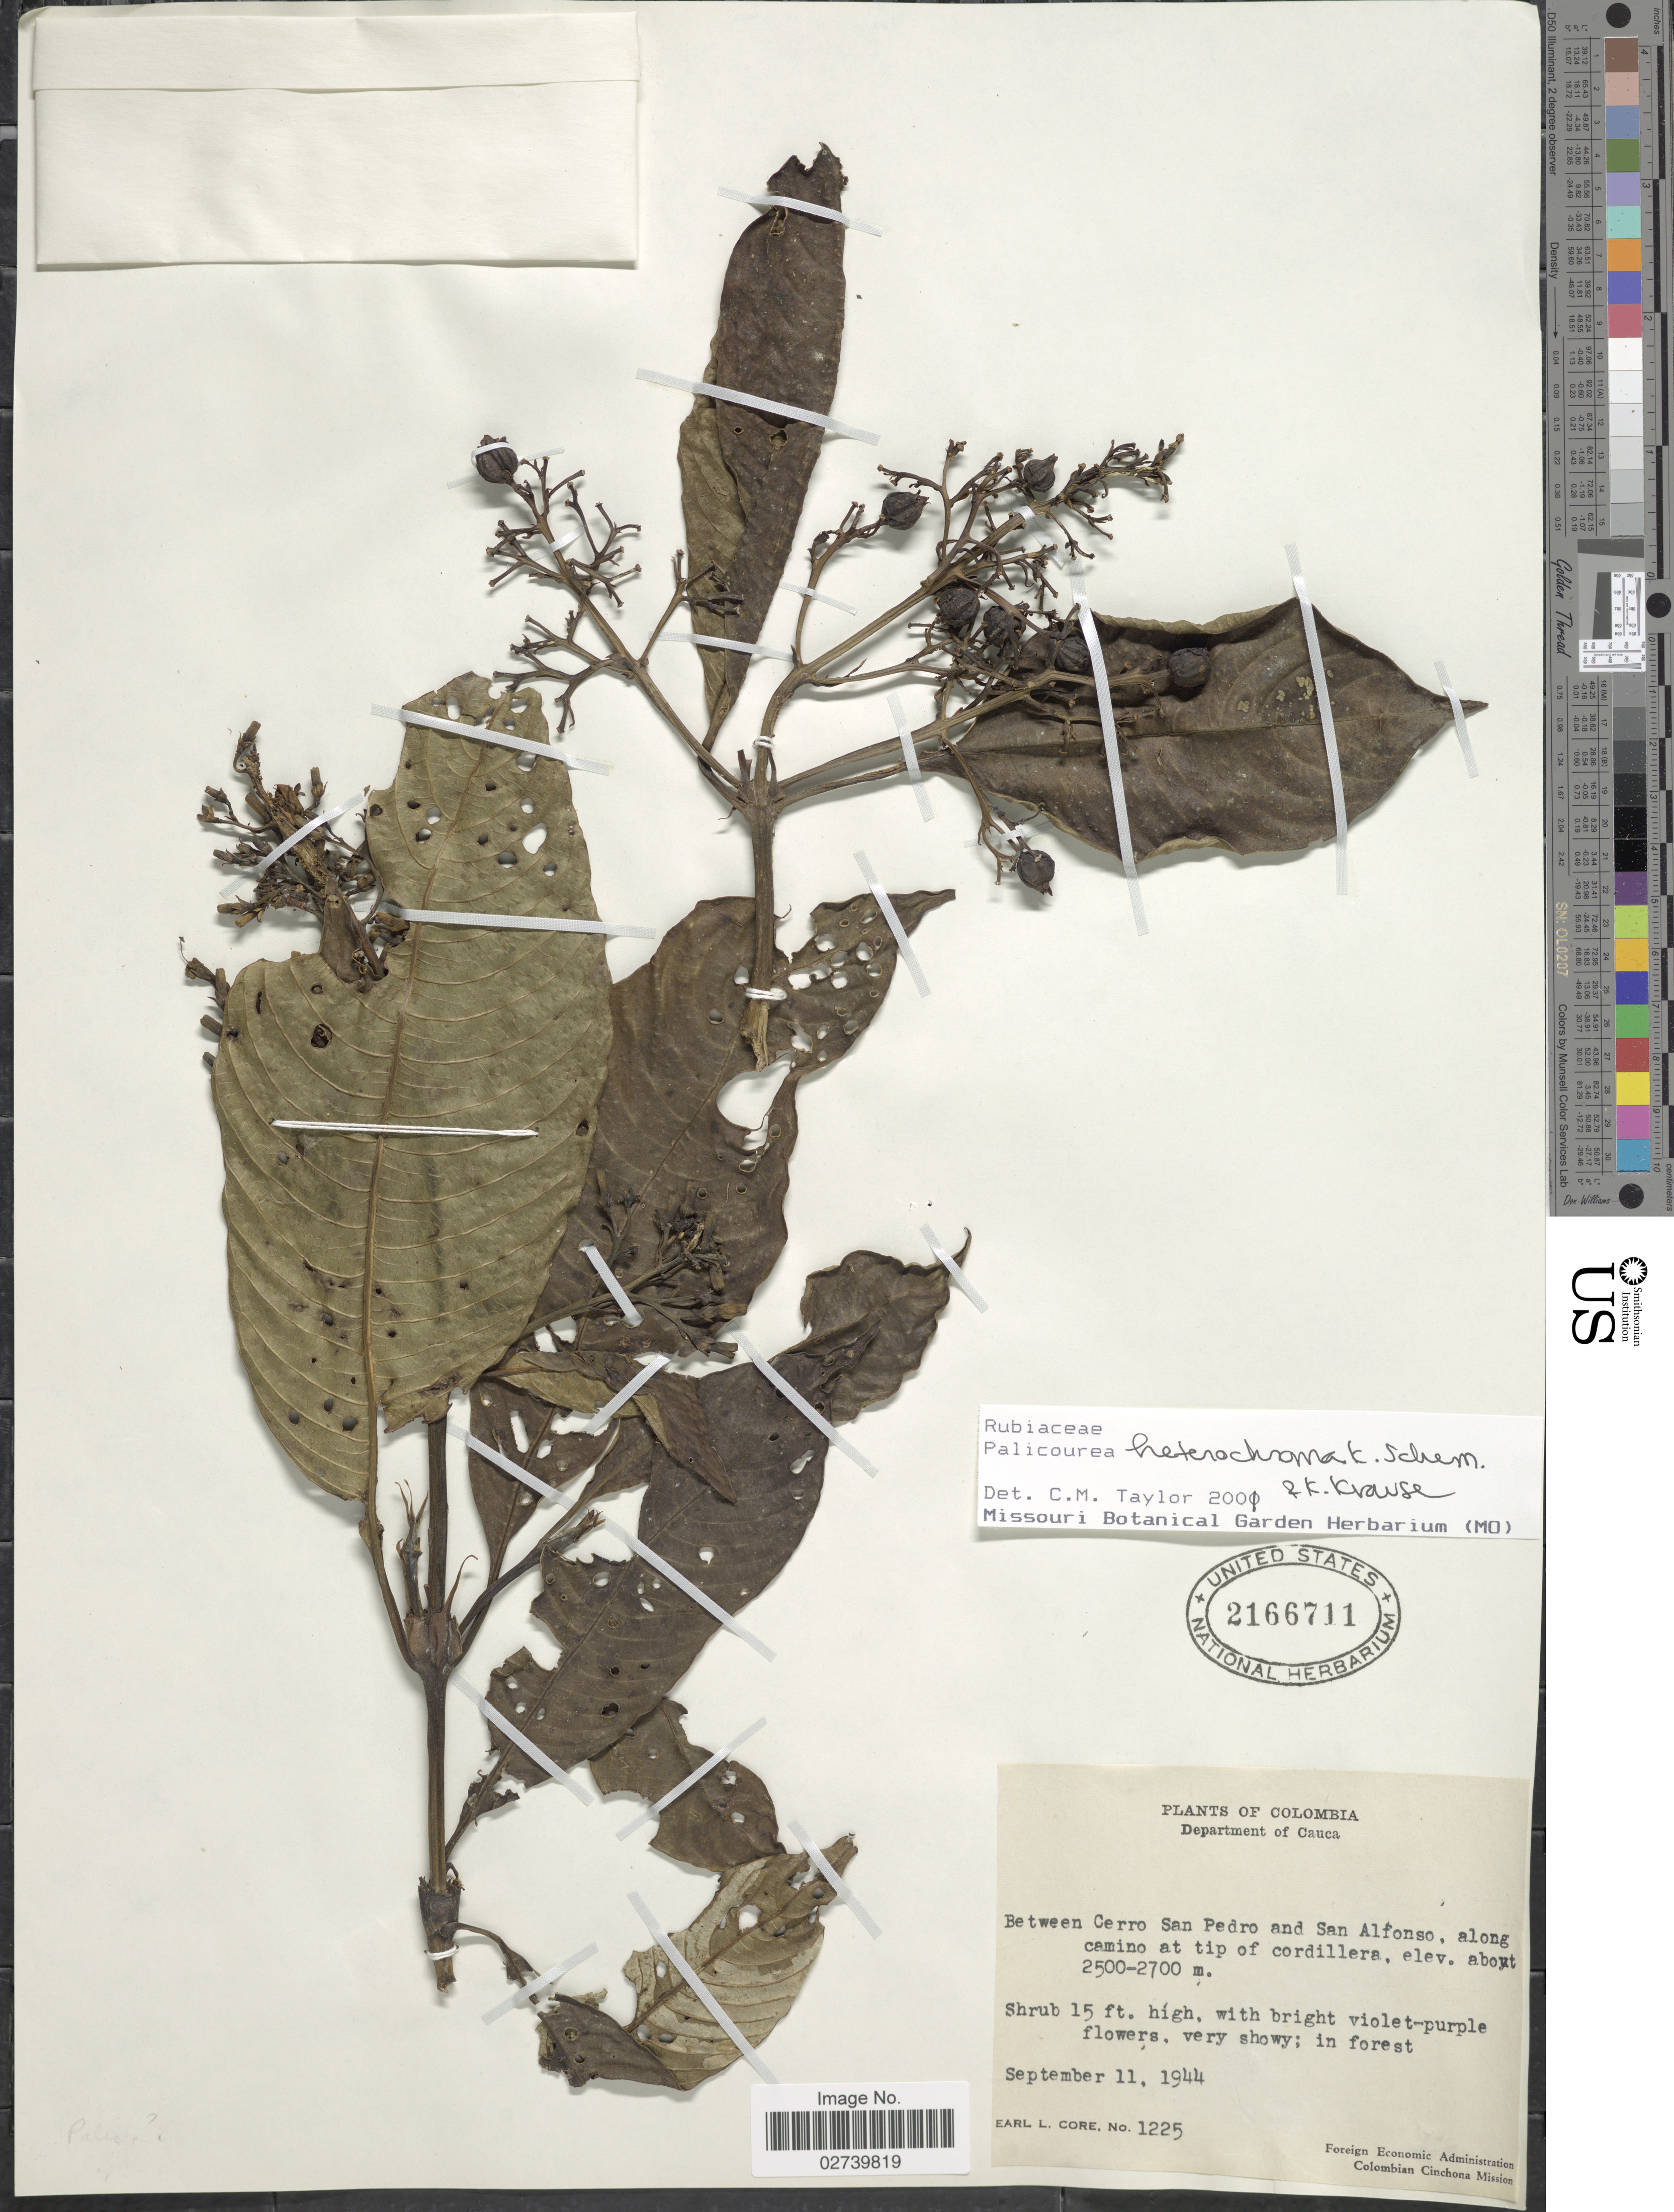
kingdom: Plantae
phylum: Tracheophyta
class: Magnoliopsida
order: Gentianales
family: Rubiaceae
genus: Palicourea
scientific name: Palicourea heterochroma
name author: K. Schum. & K. Krause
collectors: E. L. Core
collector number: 1225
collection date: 1944-09-11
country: Colombia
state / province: Cauca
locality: Between Cerro San Pedro and San Alfonso, along camino at tip of cordillera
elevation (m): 2500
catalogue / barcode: US 2166711